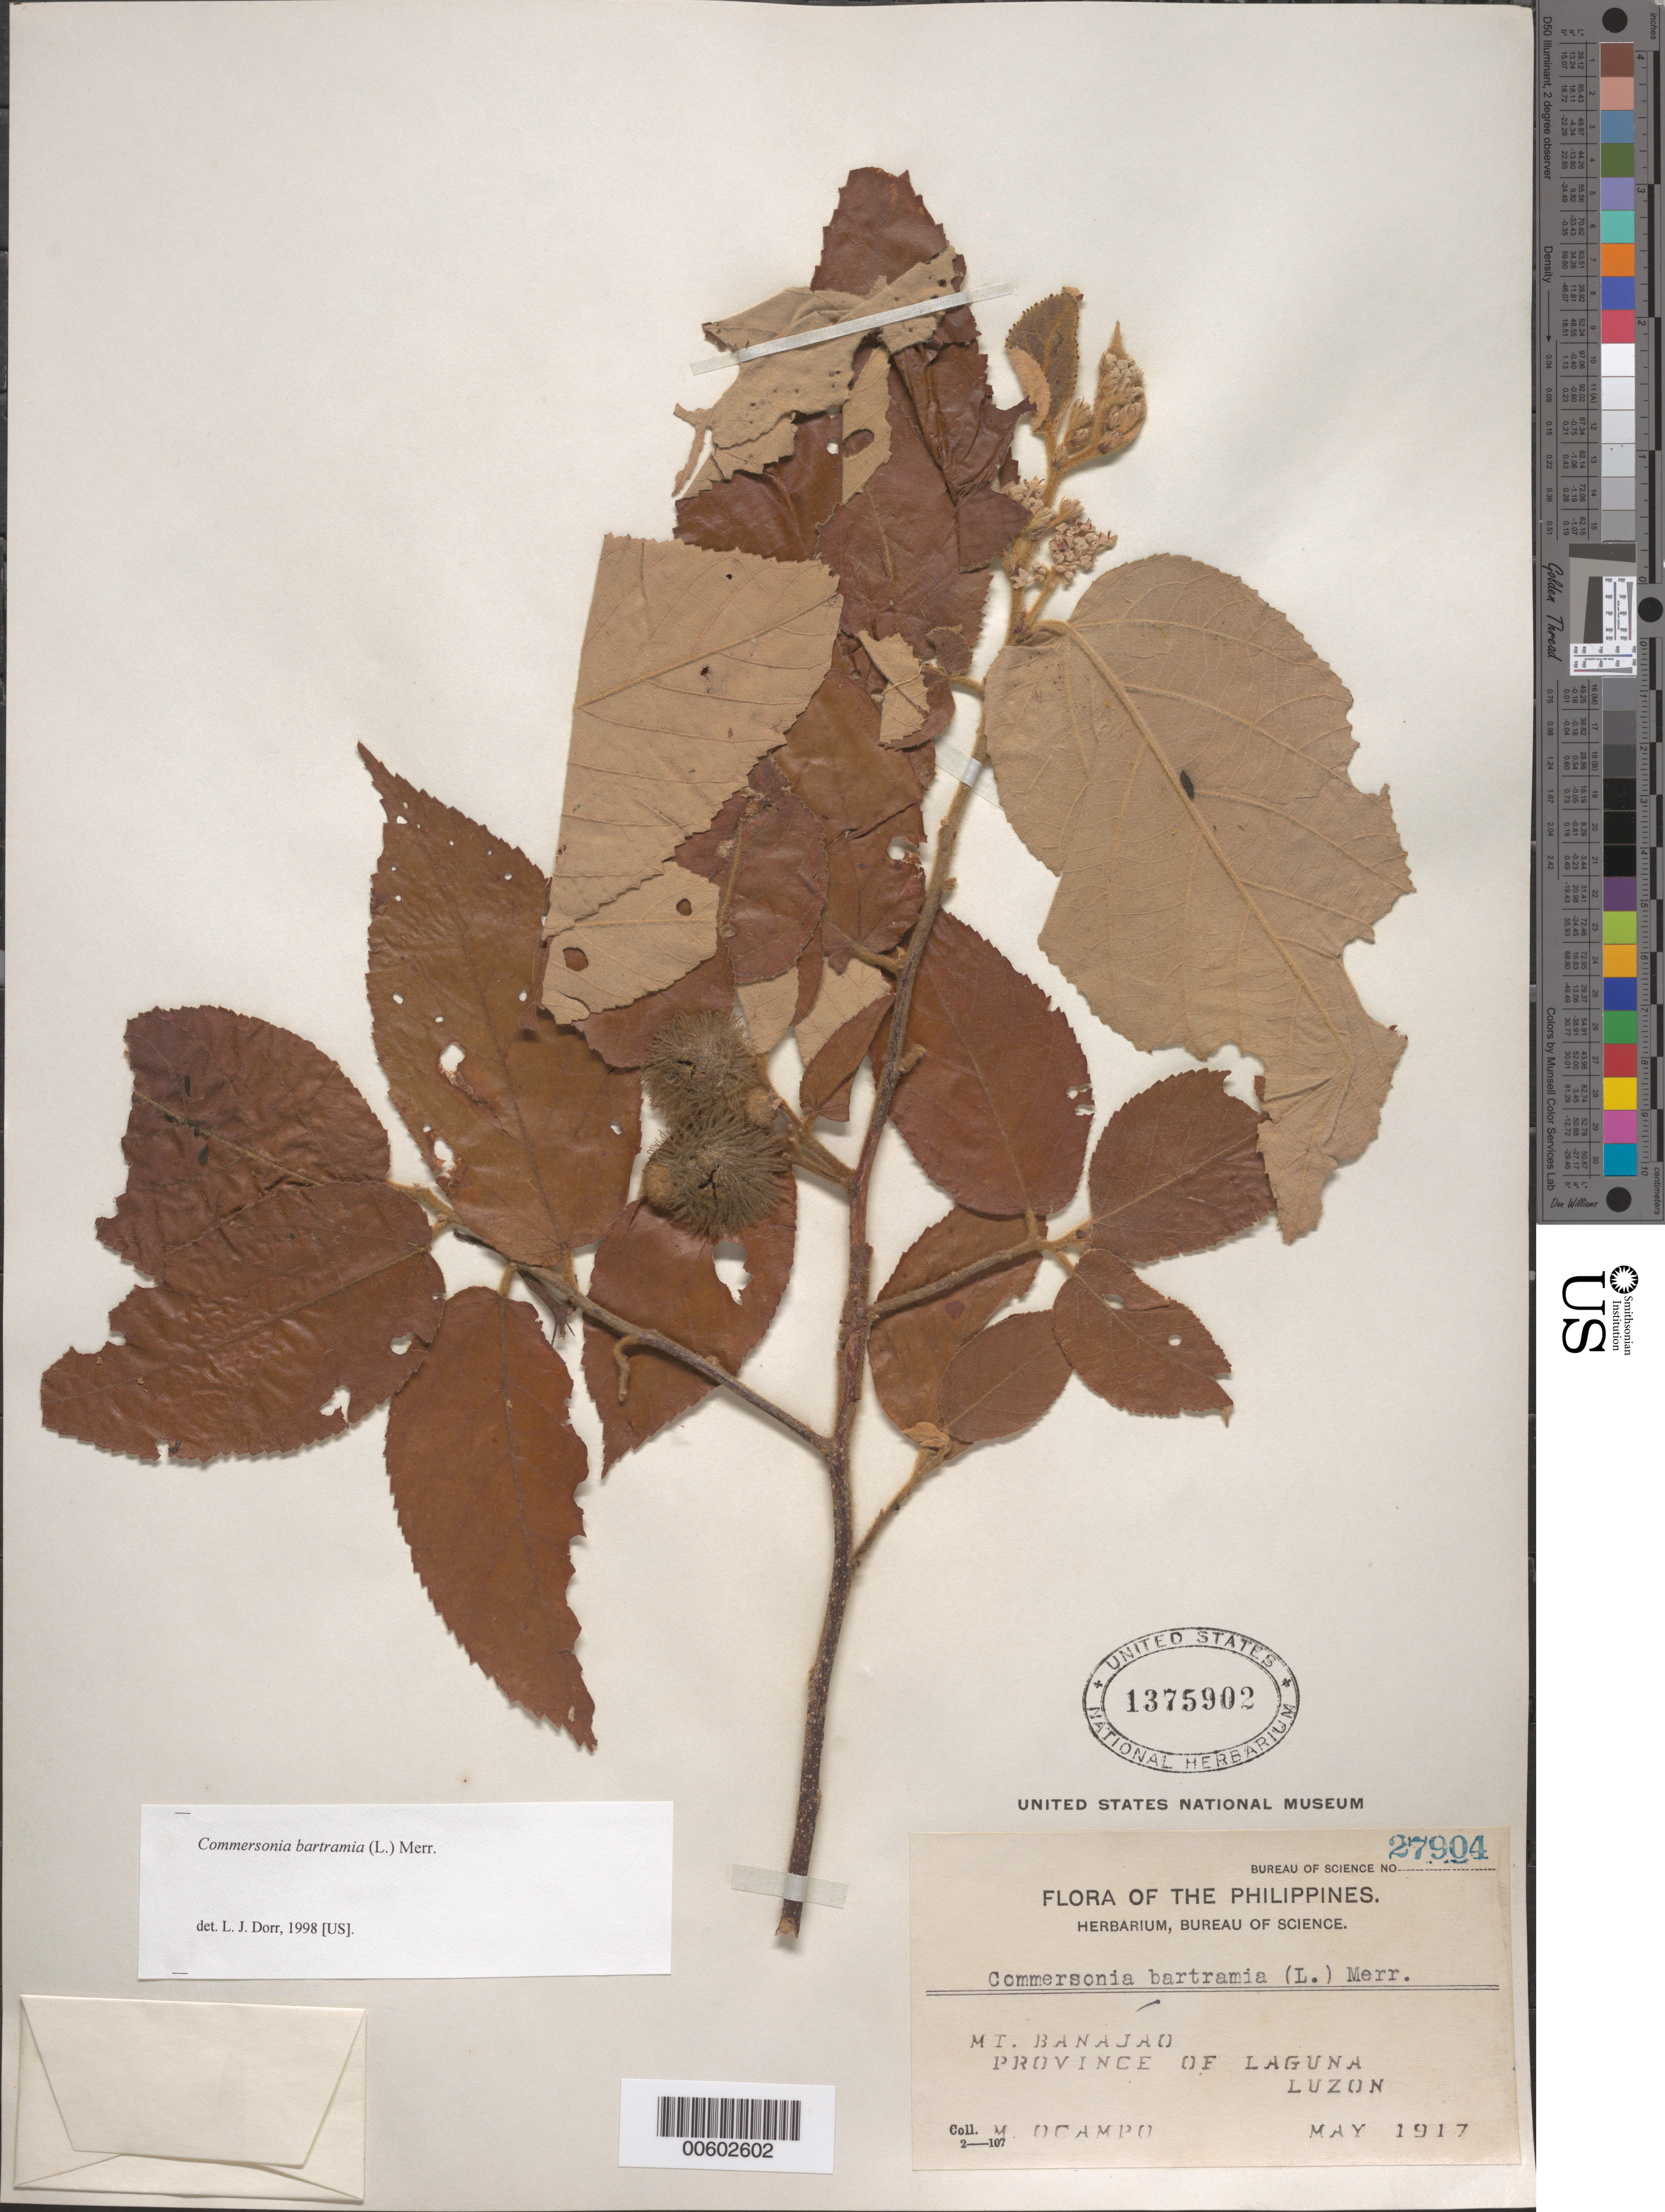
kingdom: Plantae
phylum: Tracheophyta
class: Magnoliopsida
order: Malvales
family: Malvaceae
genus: Commersonia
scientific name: Commersonia bartramia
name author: (L.) Merr.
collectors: M. Ocampo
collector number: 27904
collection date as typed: May 1917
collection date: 1917-05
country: Philippines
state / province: Calabarzon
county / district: Laguna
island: Luzon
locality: Mt. Banajao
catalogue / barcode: US 1375902